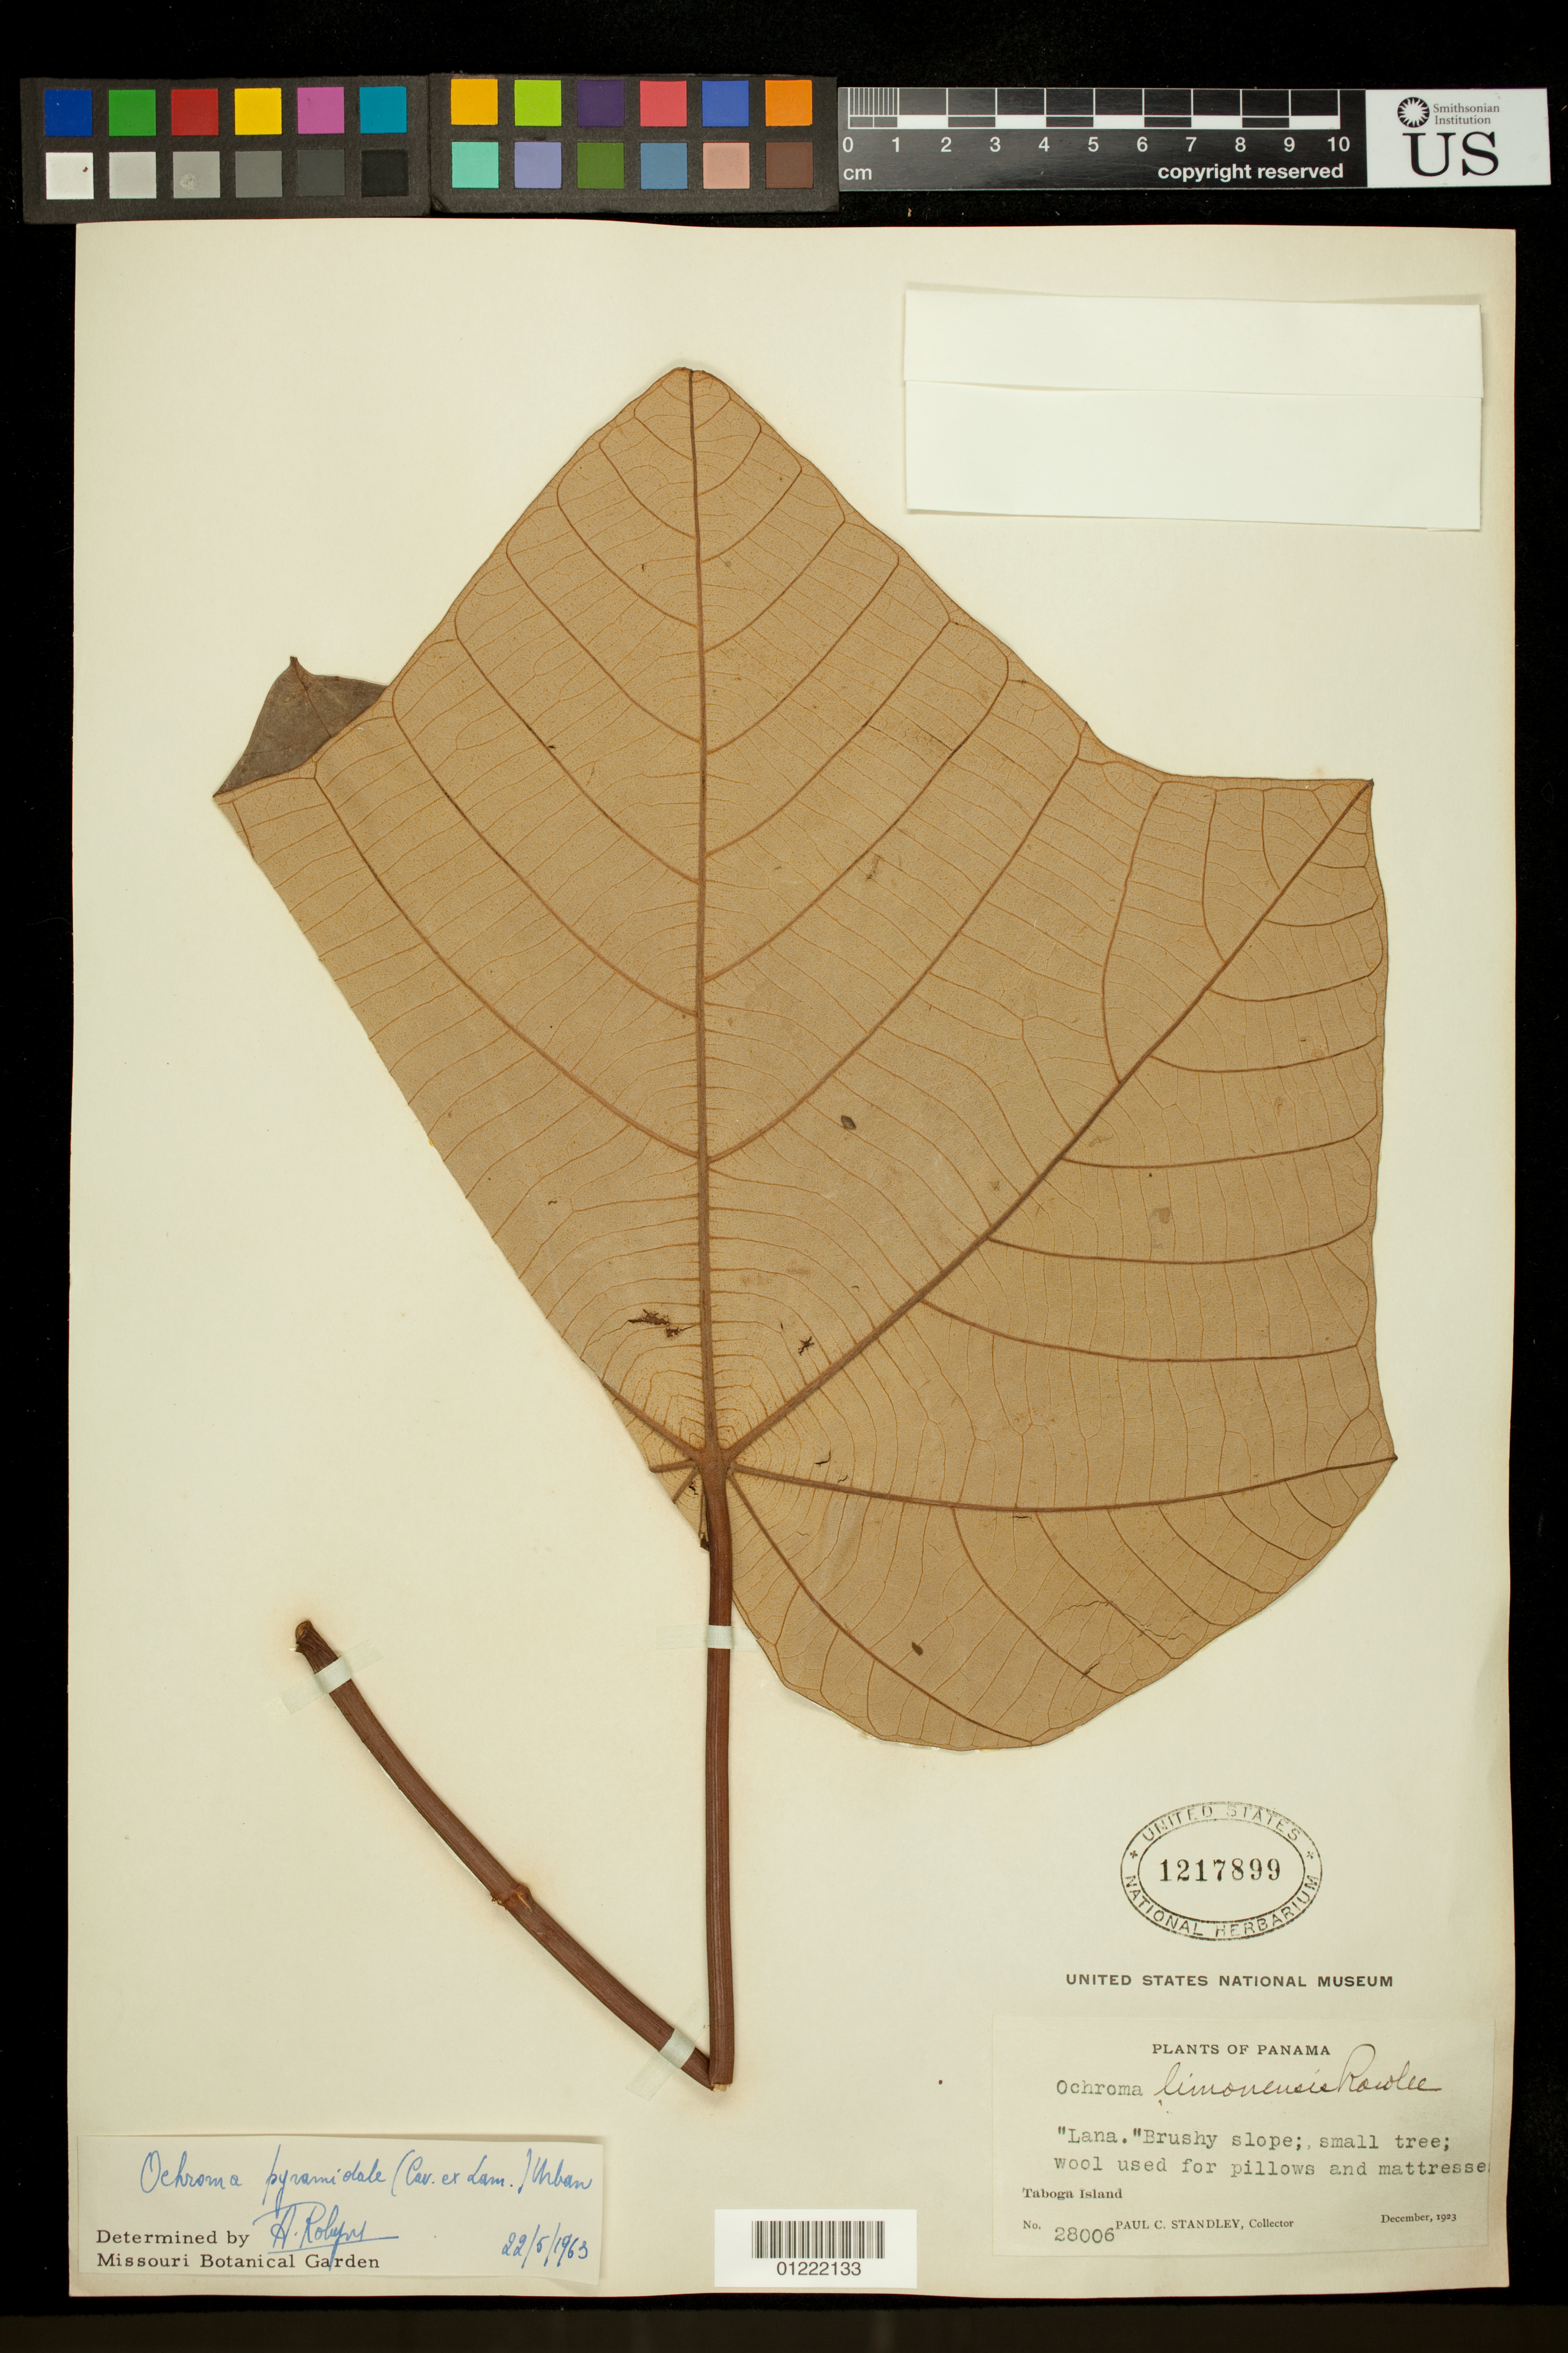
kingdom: Plantae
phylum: Tracheophyta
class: Magnoliopsida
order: Malvales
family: Malvaceae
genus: Ochroma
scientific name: Ochroma pyramidale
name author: (Cav. ex Lam.) Urb.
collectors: P. C. Standley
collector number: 28006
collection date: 1923-12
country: Panama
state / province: Panamá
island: Taboga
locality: Taboga Island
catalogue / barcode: US 1217899